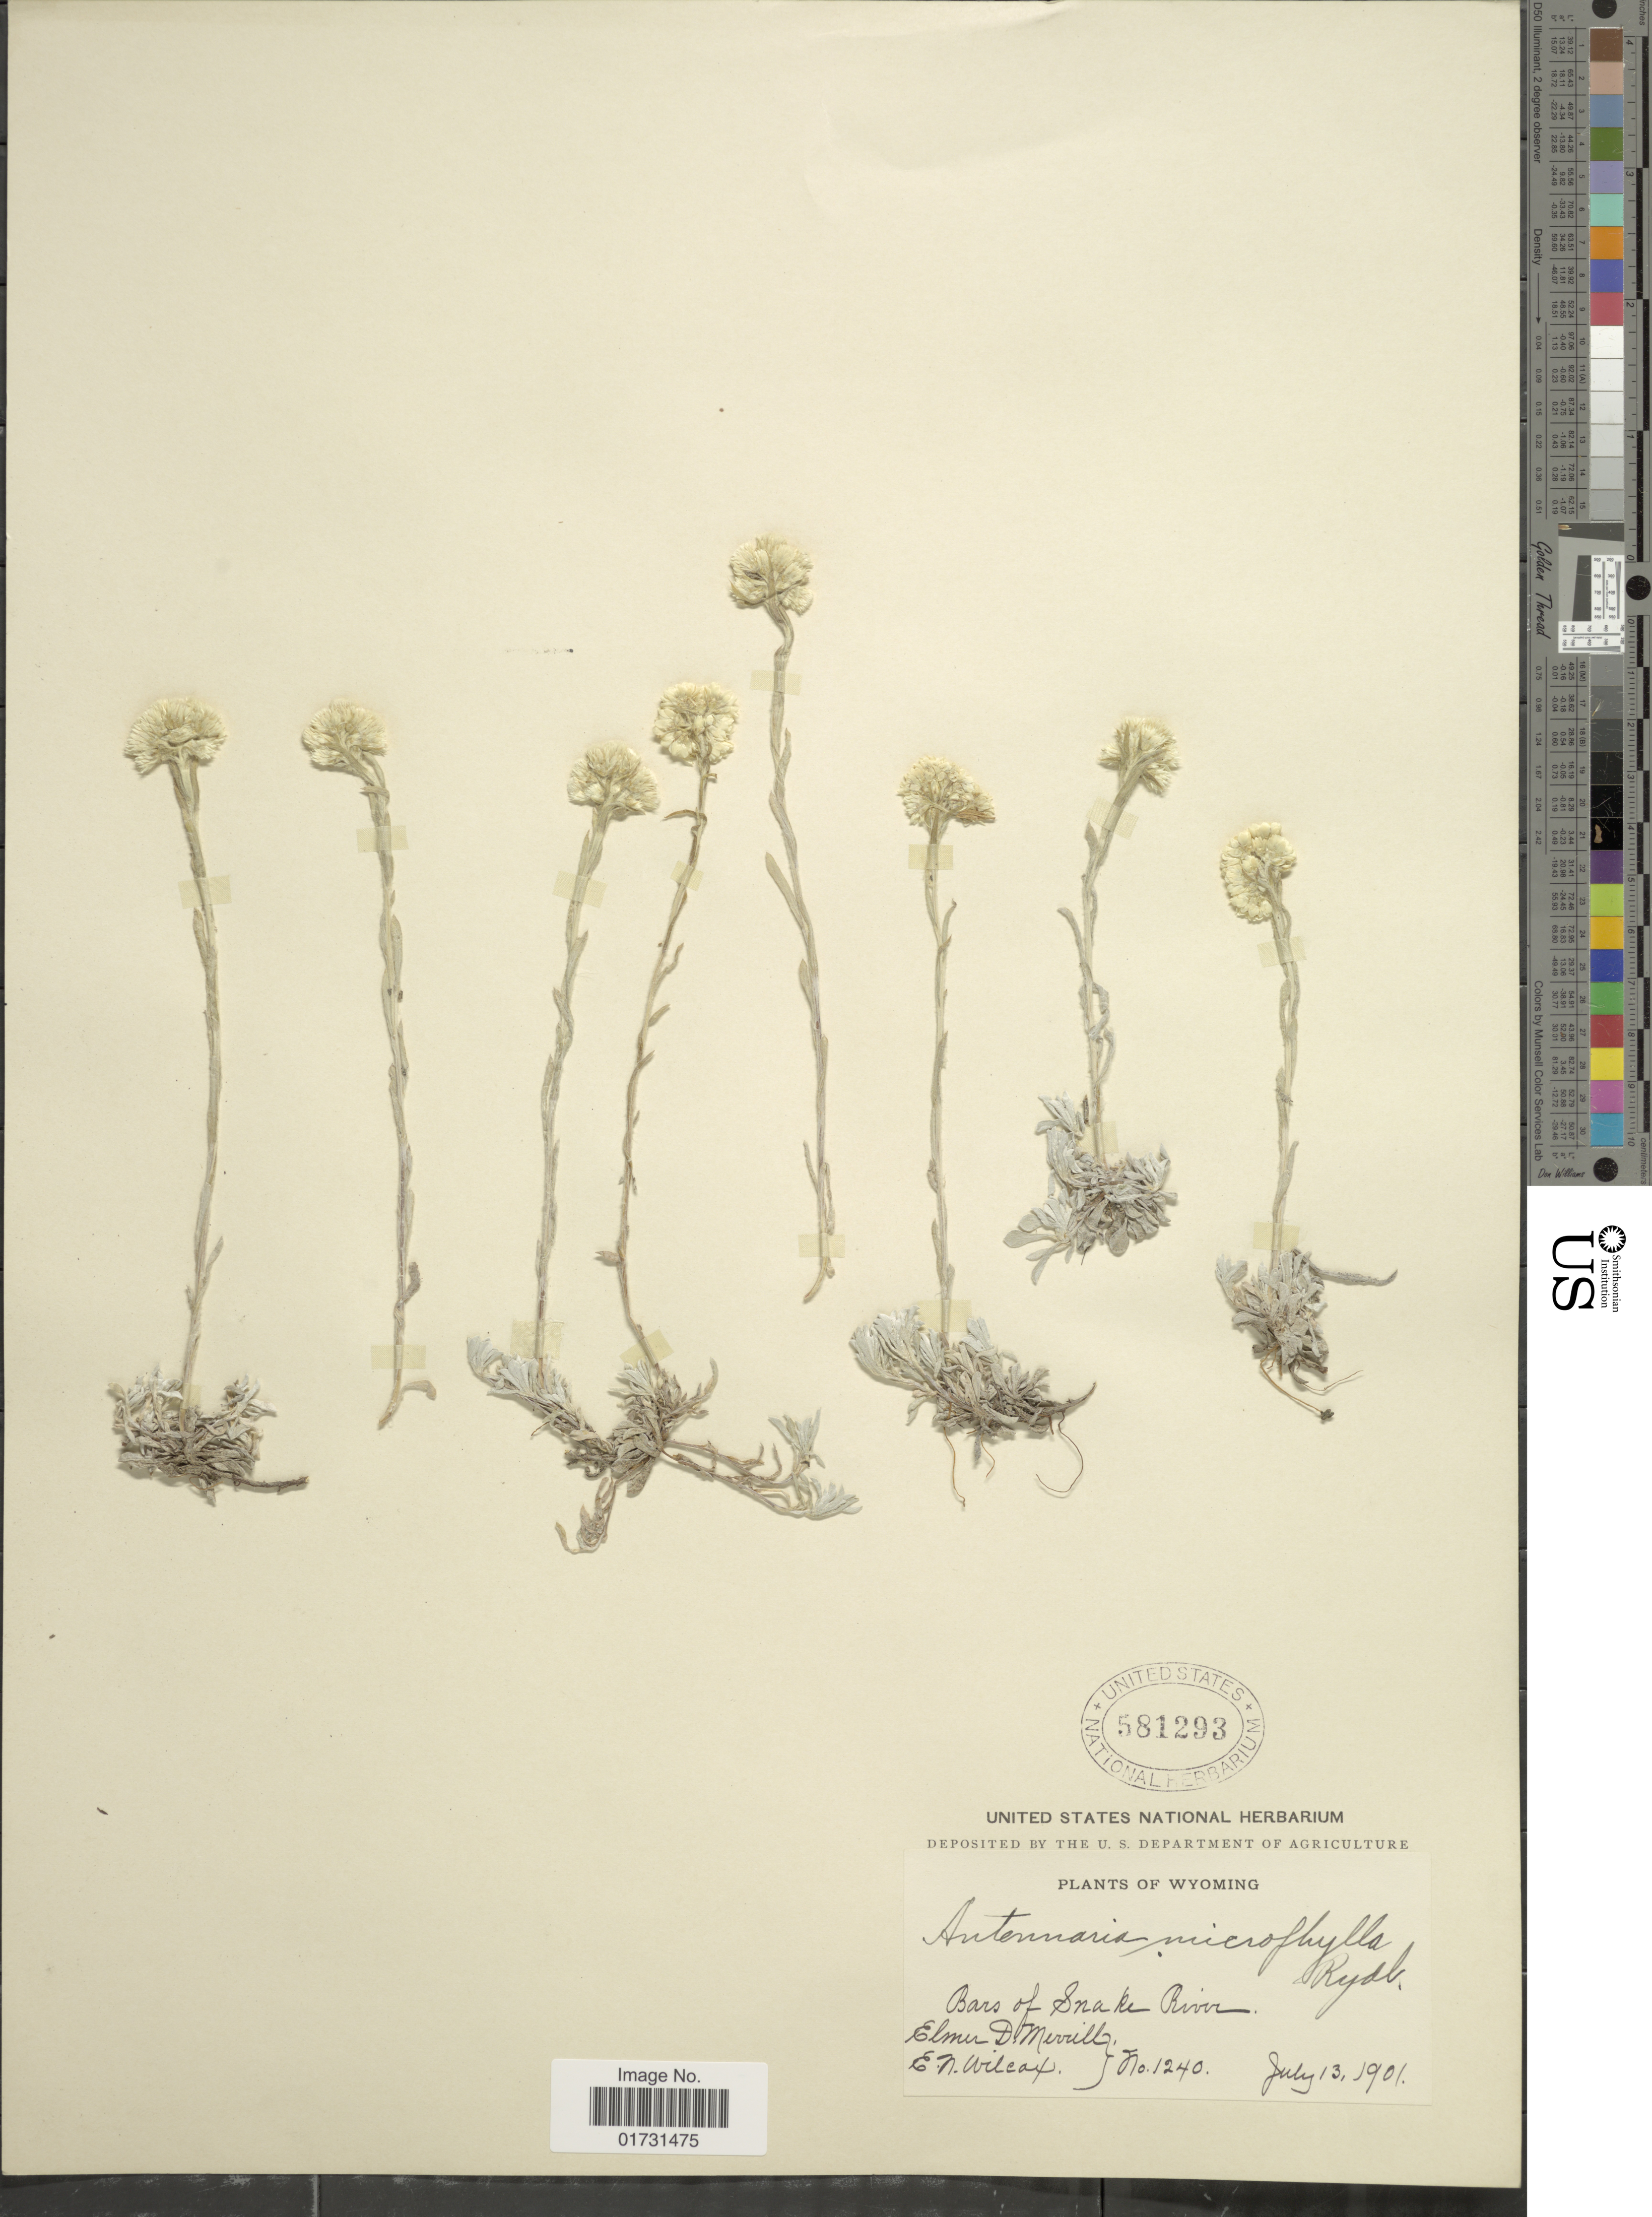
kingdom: Plantae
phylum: Tracheophyta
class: Magnoliopsida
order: Asterales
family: Asteraceae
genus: Antennaria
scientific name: Antennaria microphylla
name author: Rydb.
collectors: E. D. Merrill & E. Wilcox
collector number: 1240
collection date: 1901-07-13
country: United States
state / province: Wyoming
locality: Bars of Snake River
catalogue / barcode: US 581293